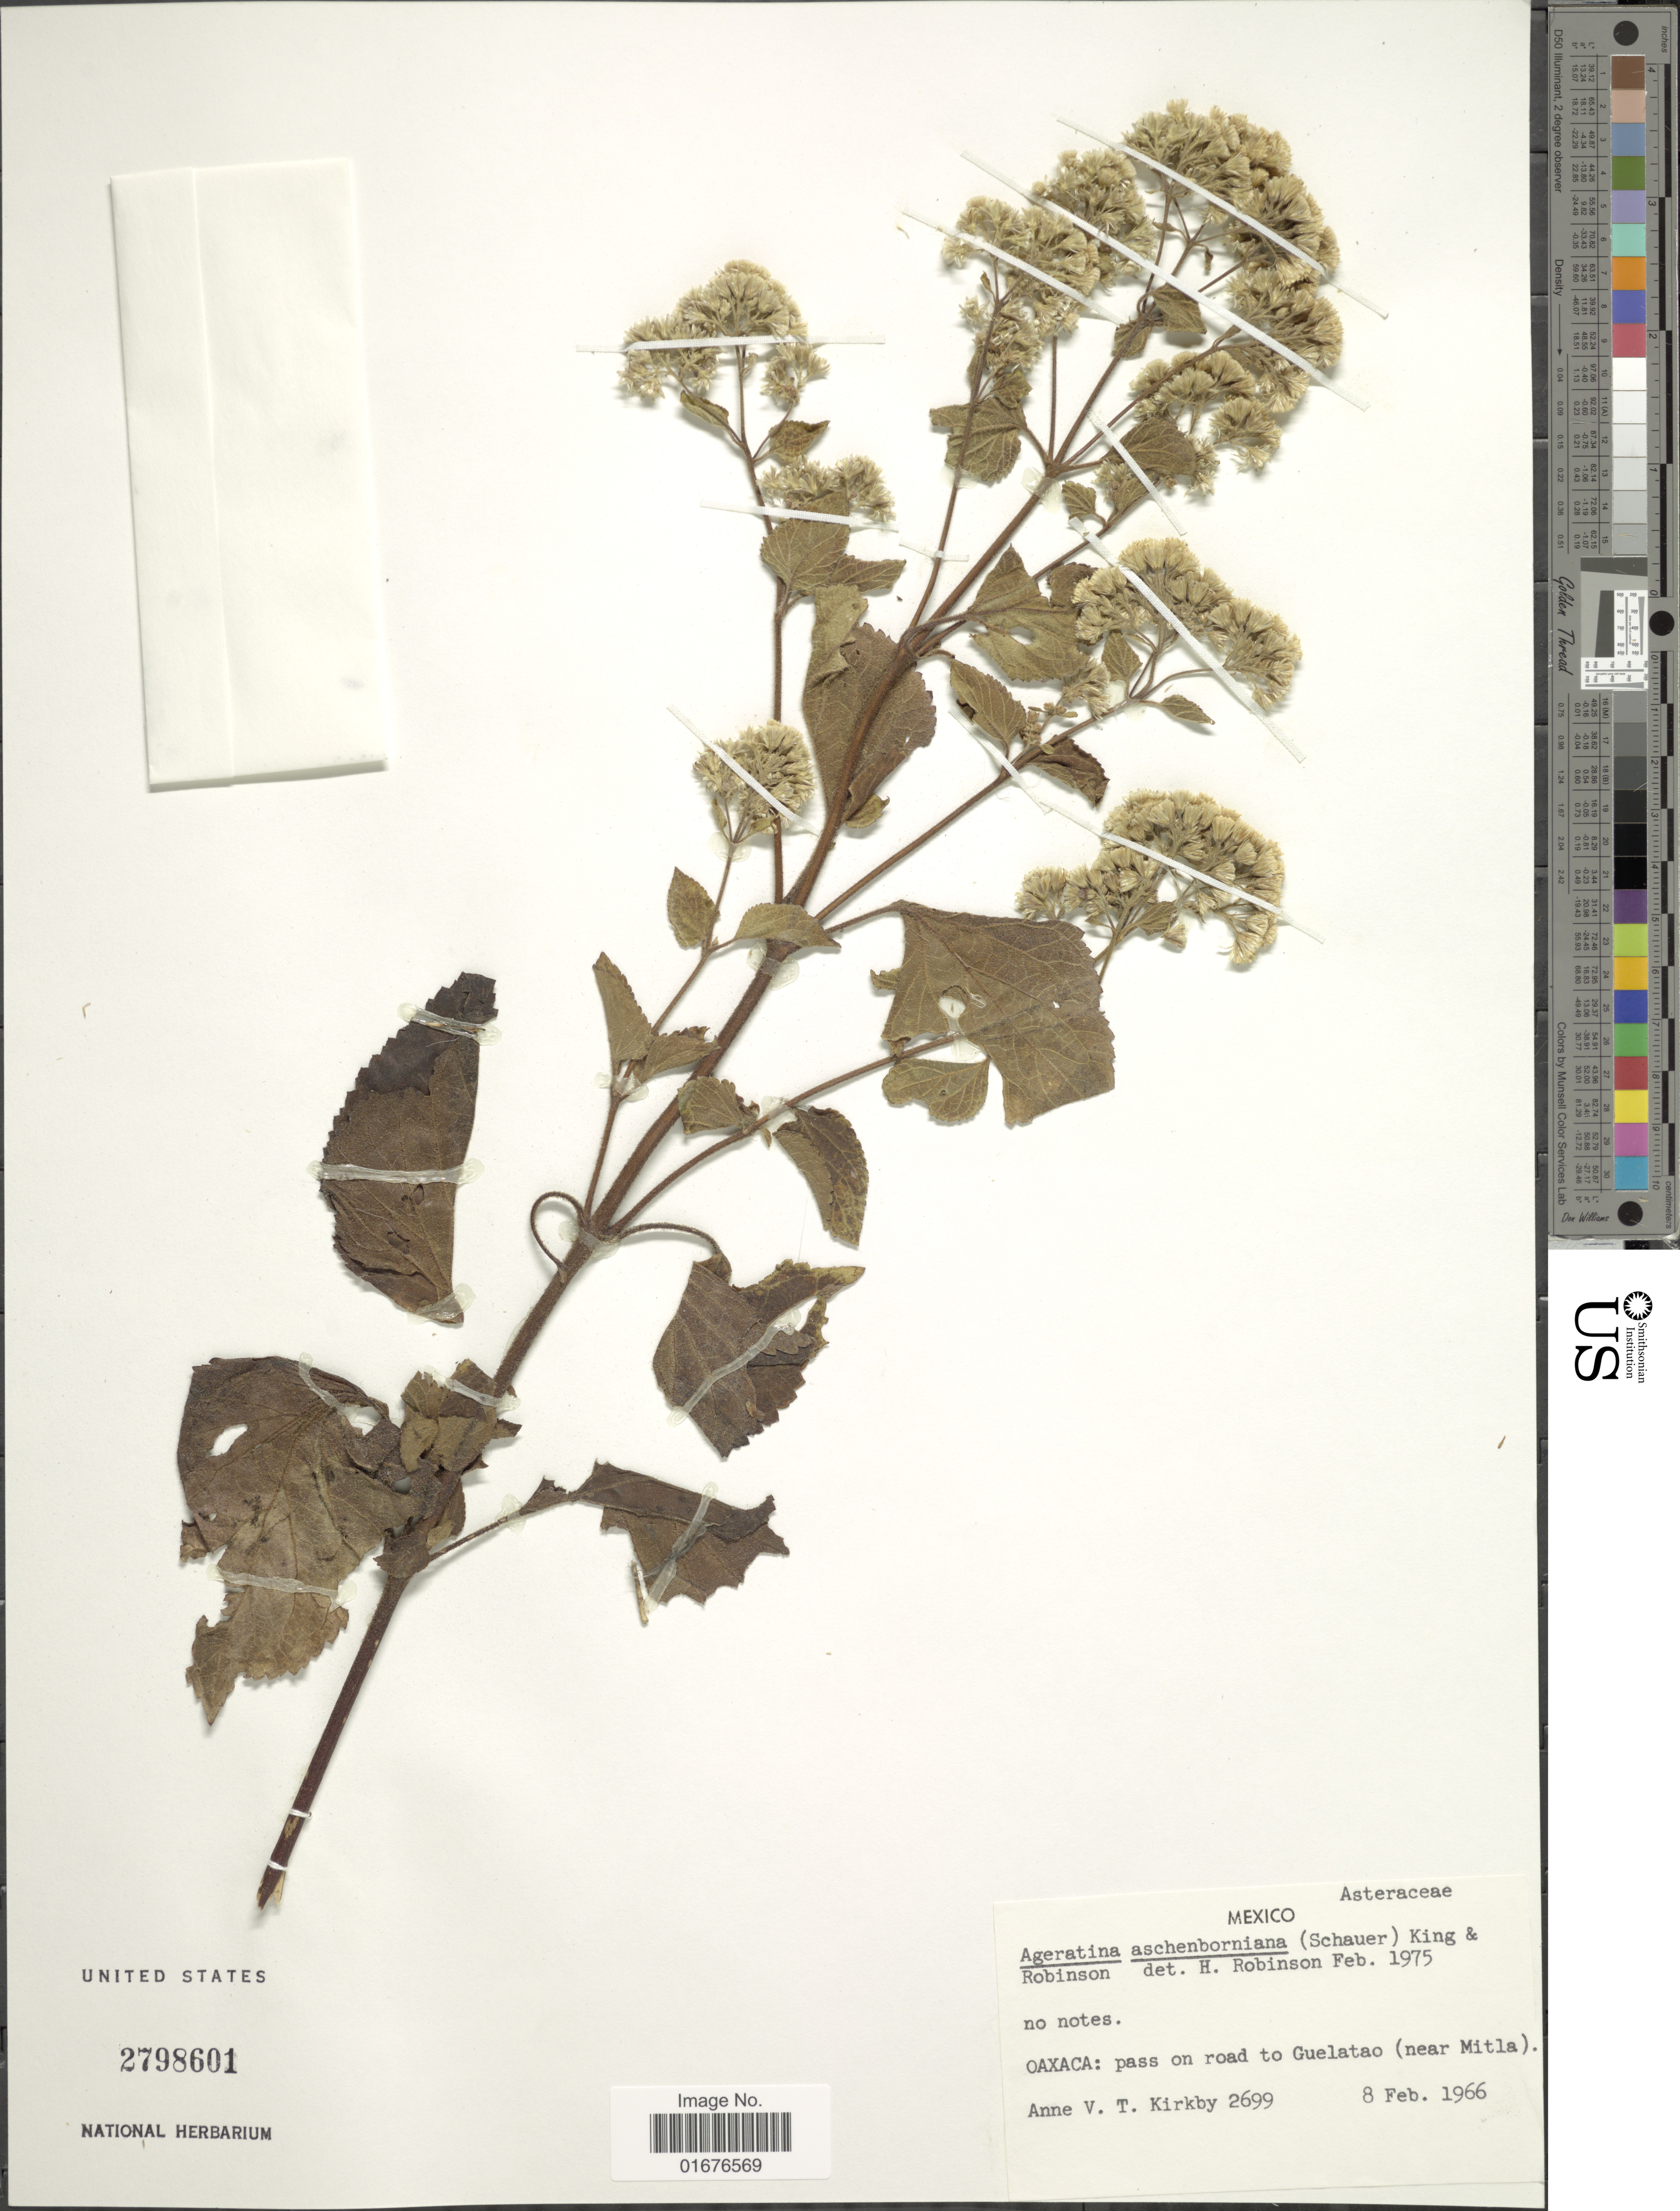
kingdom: Plantae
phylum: Tracheophyta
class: Magnoliopsida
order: Asterales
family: Asteraceae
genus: Ageratina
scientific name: Ageratina pichinchensis var. bustamenta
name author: (DC.) R.M. King & H. Rob.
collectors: A. Kirkby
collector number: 2699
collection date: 1966-02-08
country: Mexico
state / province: Oaxaca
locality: Pass on road to Guelatao (near Mitla)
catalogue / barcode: US 2798601